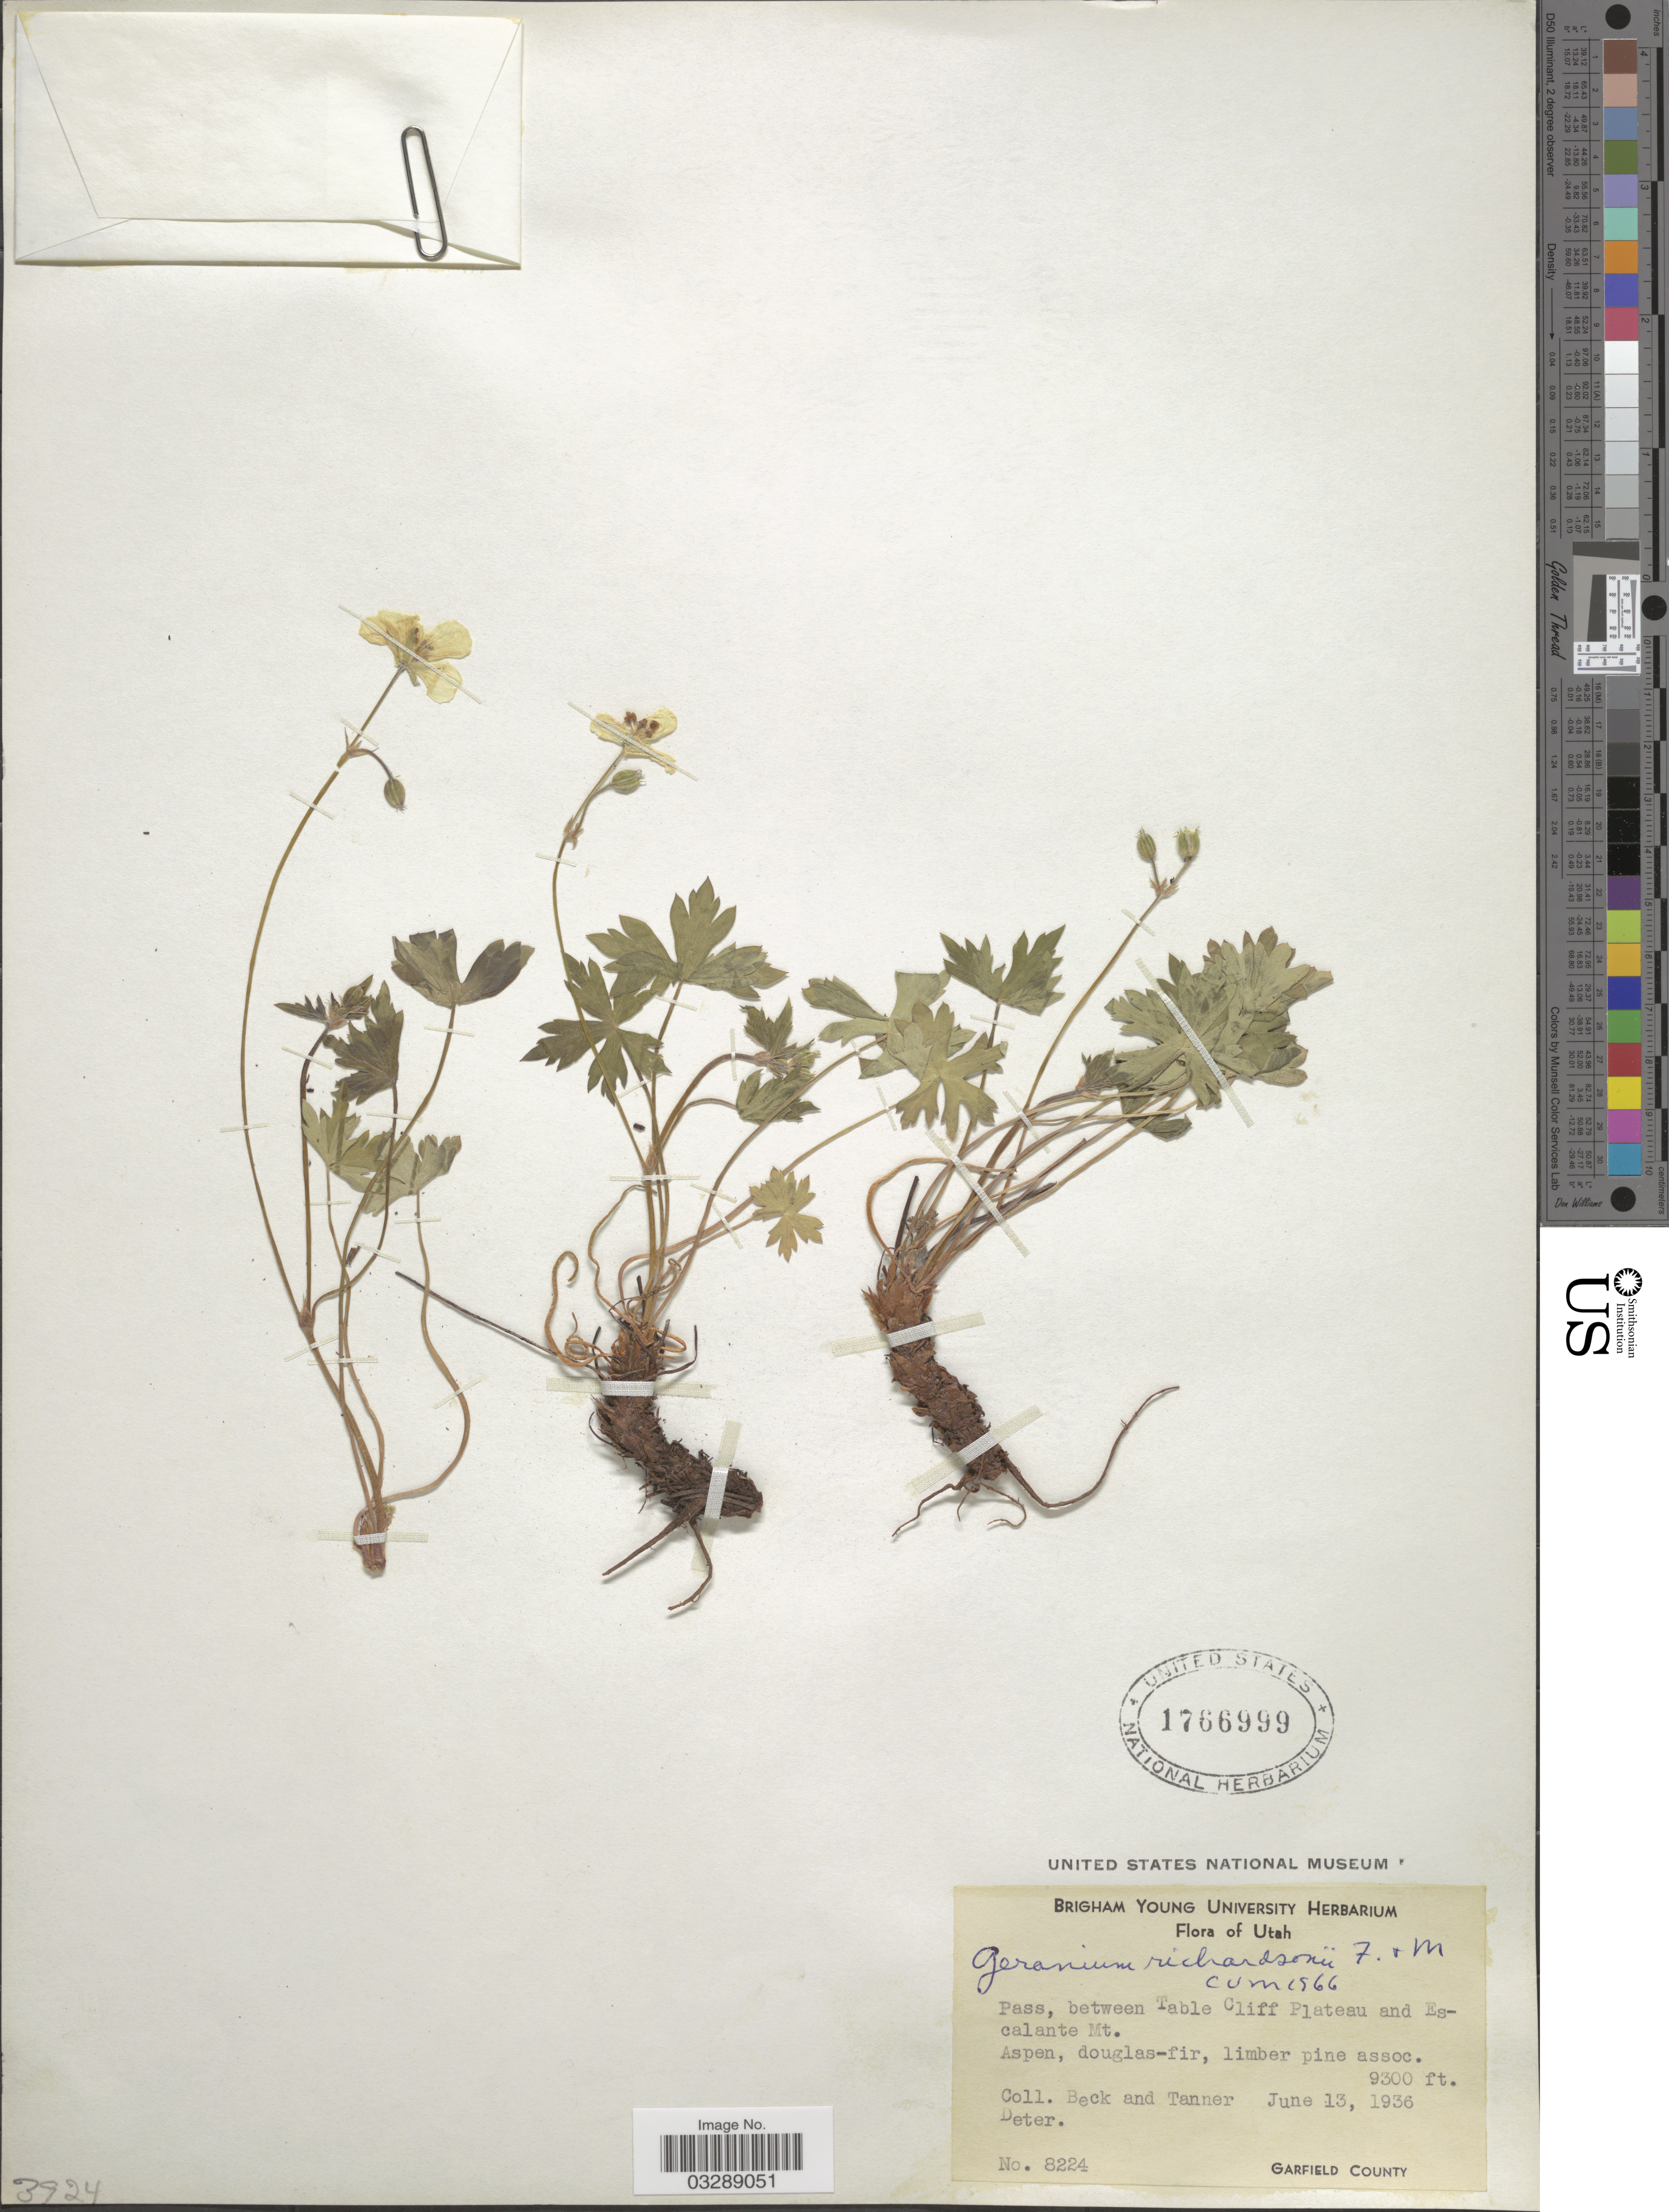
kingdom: Plantae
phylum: Tracheophyta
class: Magnoliopsida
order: Geraniales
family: Geraniaceae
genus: Geranium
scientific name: Geranium richardsonii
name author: Fisch. & Trautv.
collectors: -- Beck & -. Tanner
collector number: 8224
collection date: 1936-06-13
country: United States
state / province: Utah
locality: Pass, between Table Cliff Plateau and Escalante Mt.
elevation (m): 2835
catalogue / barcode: US 1766999